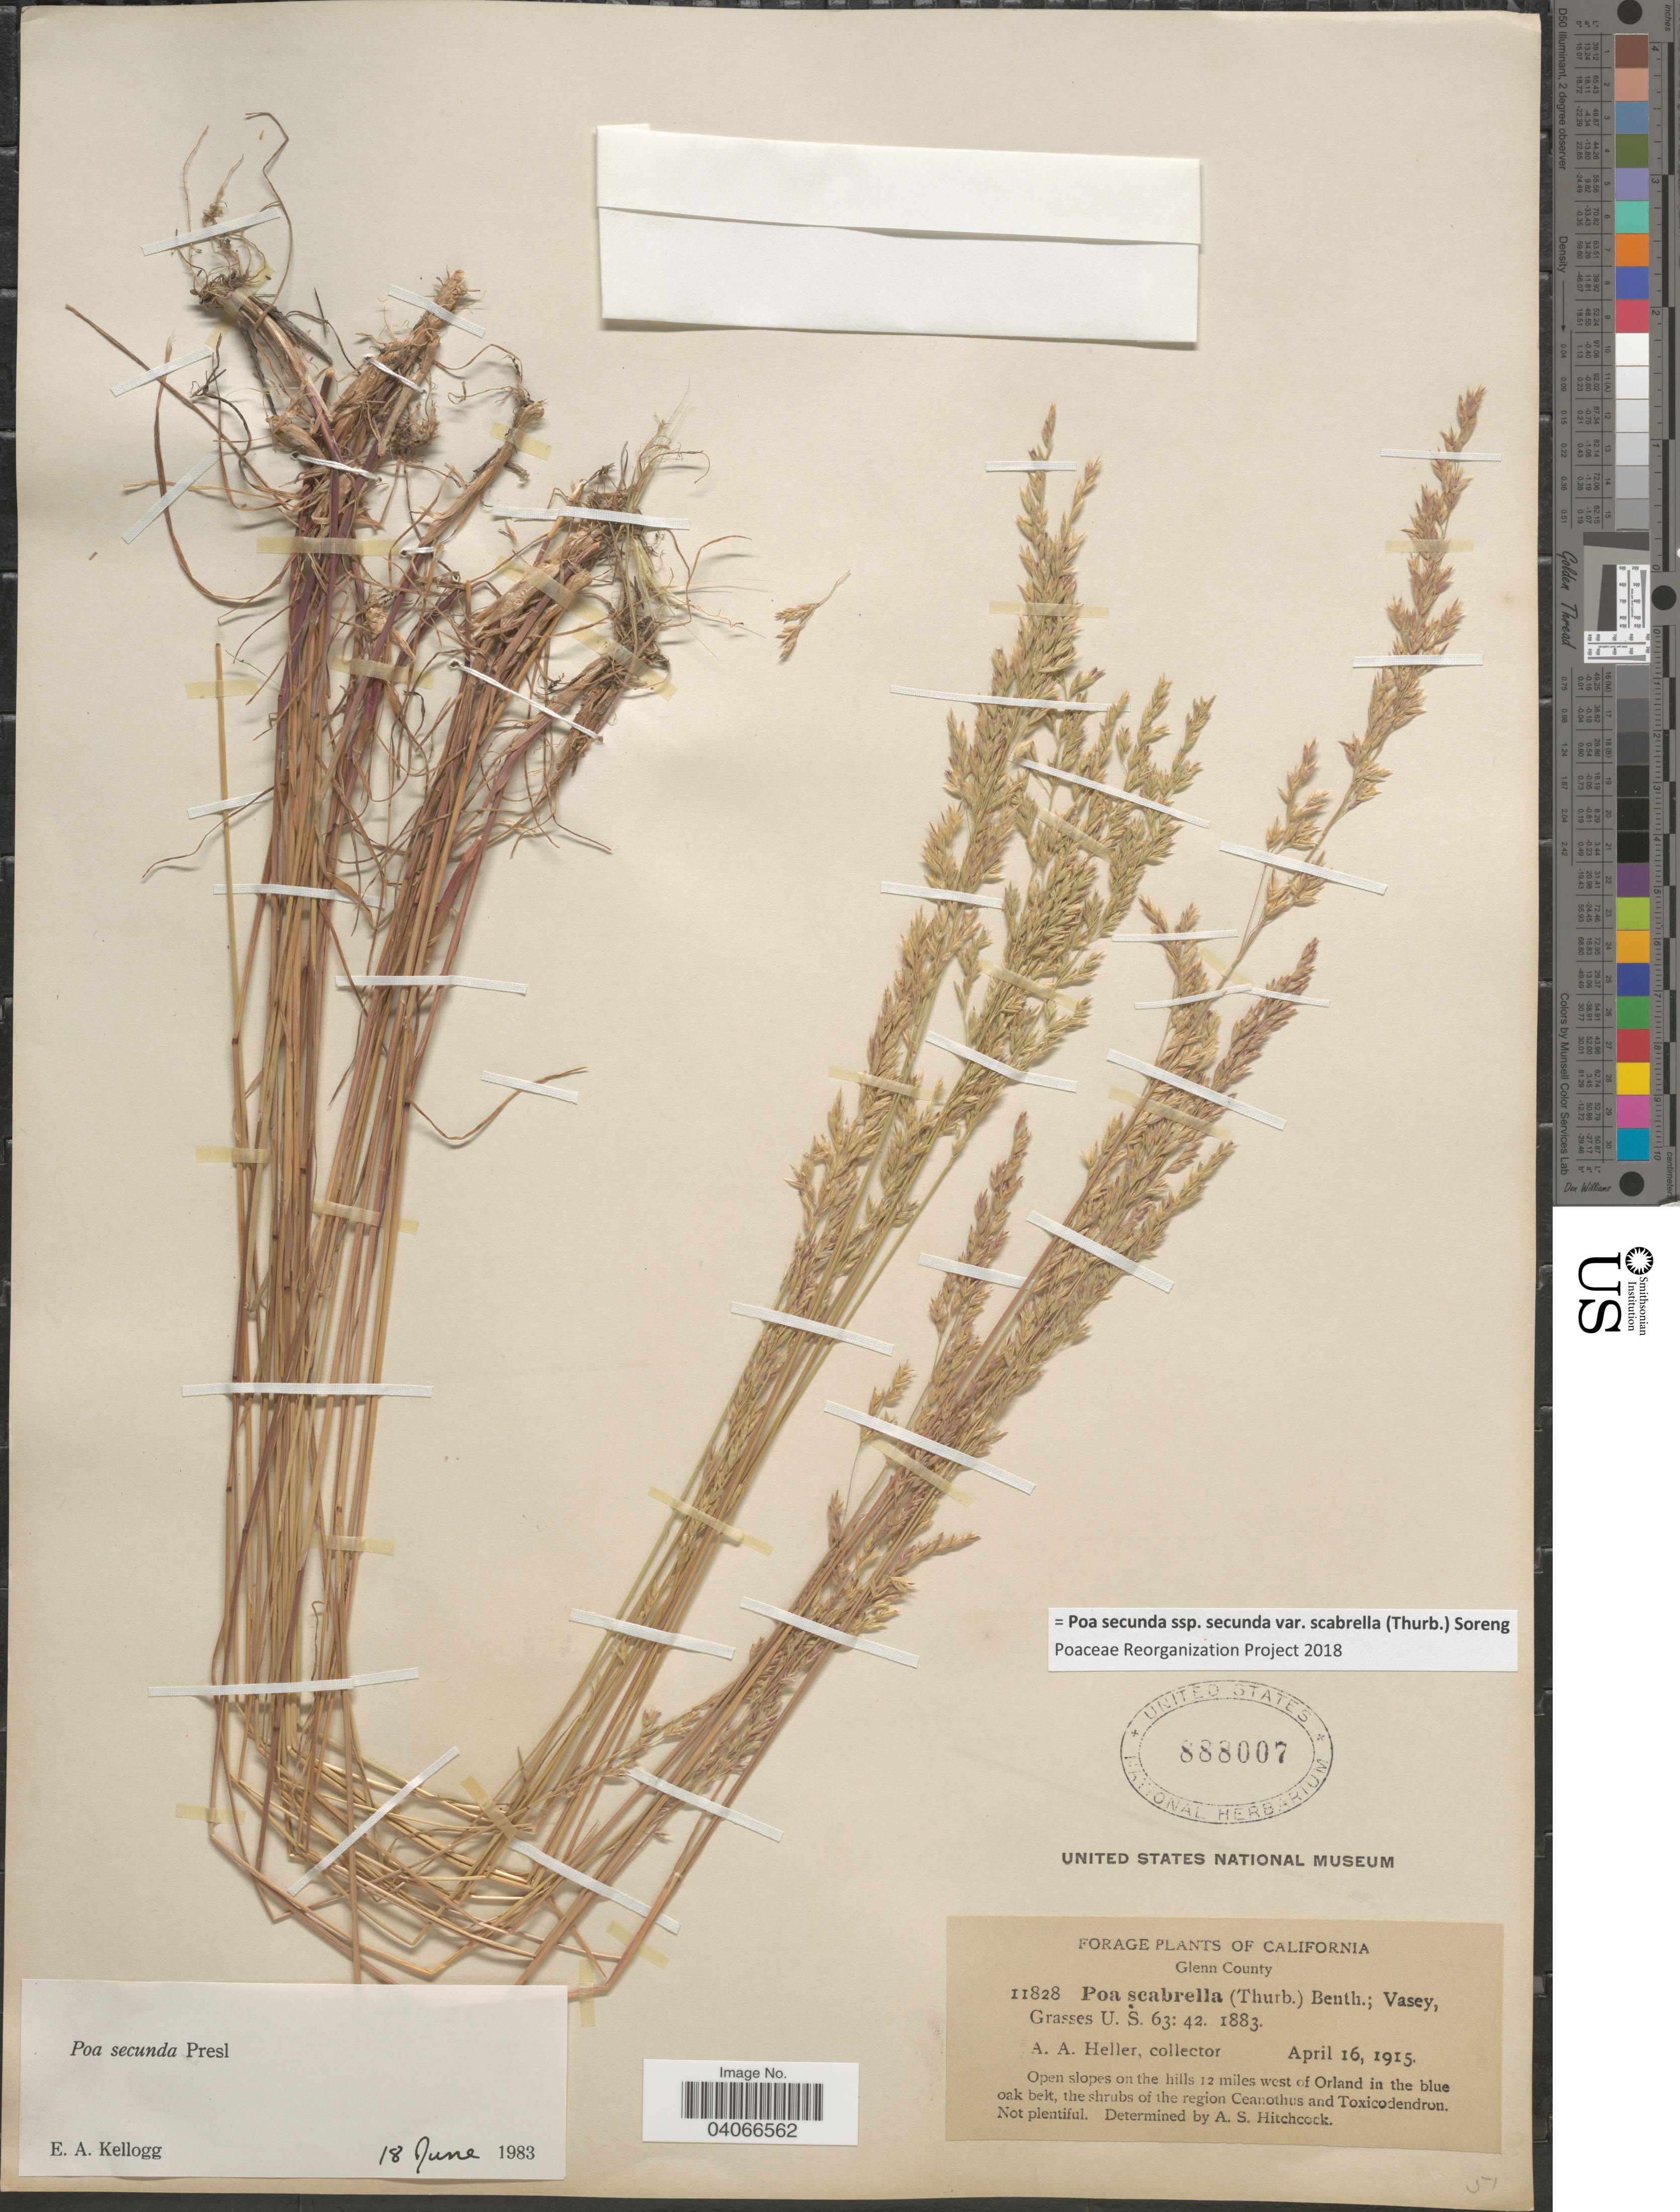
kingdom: Plantae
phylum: Tracheophyta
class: Liliopsida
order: Poales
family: Poaceae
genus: Poa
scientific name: Poa secunda subsp. secunda var. scabrella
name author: (Thurb.) Soreng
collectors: A. A. Heller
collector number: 11828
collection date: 1915-04-16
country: United States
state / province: California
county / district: Glenn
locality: Glenn County. Open slopes on the hills 12 miles west of Orland in the blue oak belt.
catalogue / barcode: US 888007